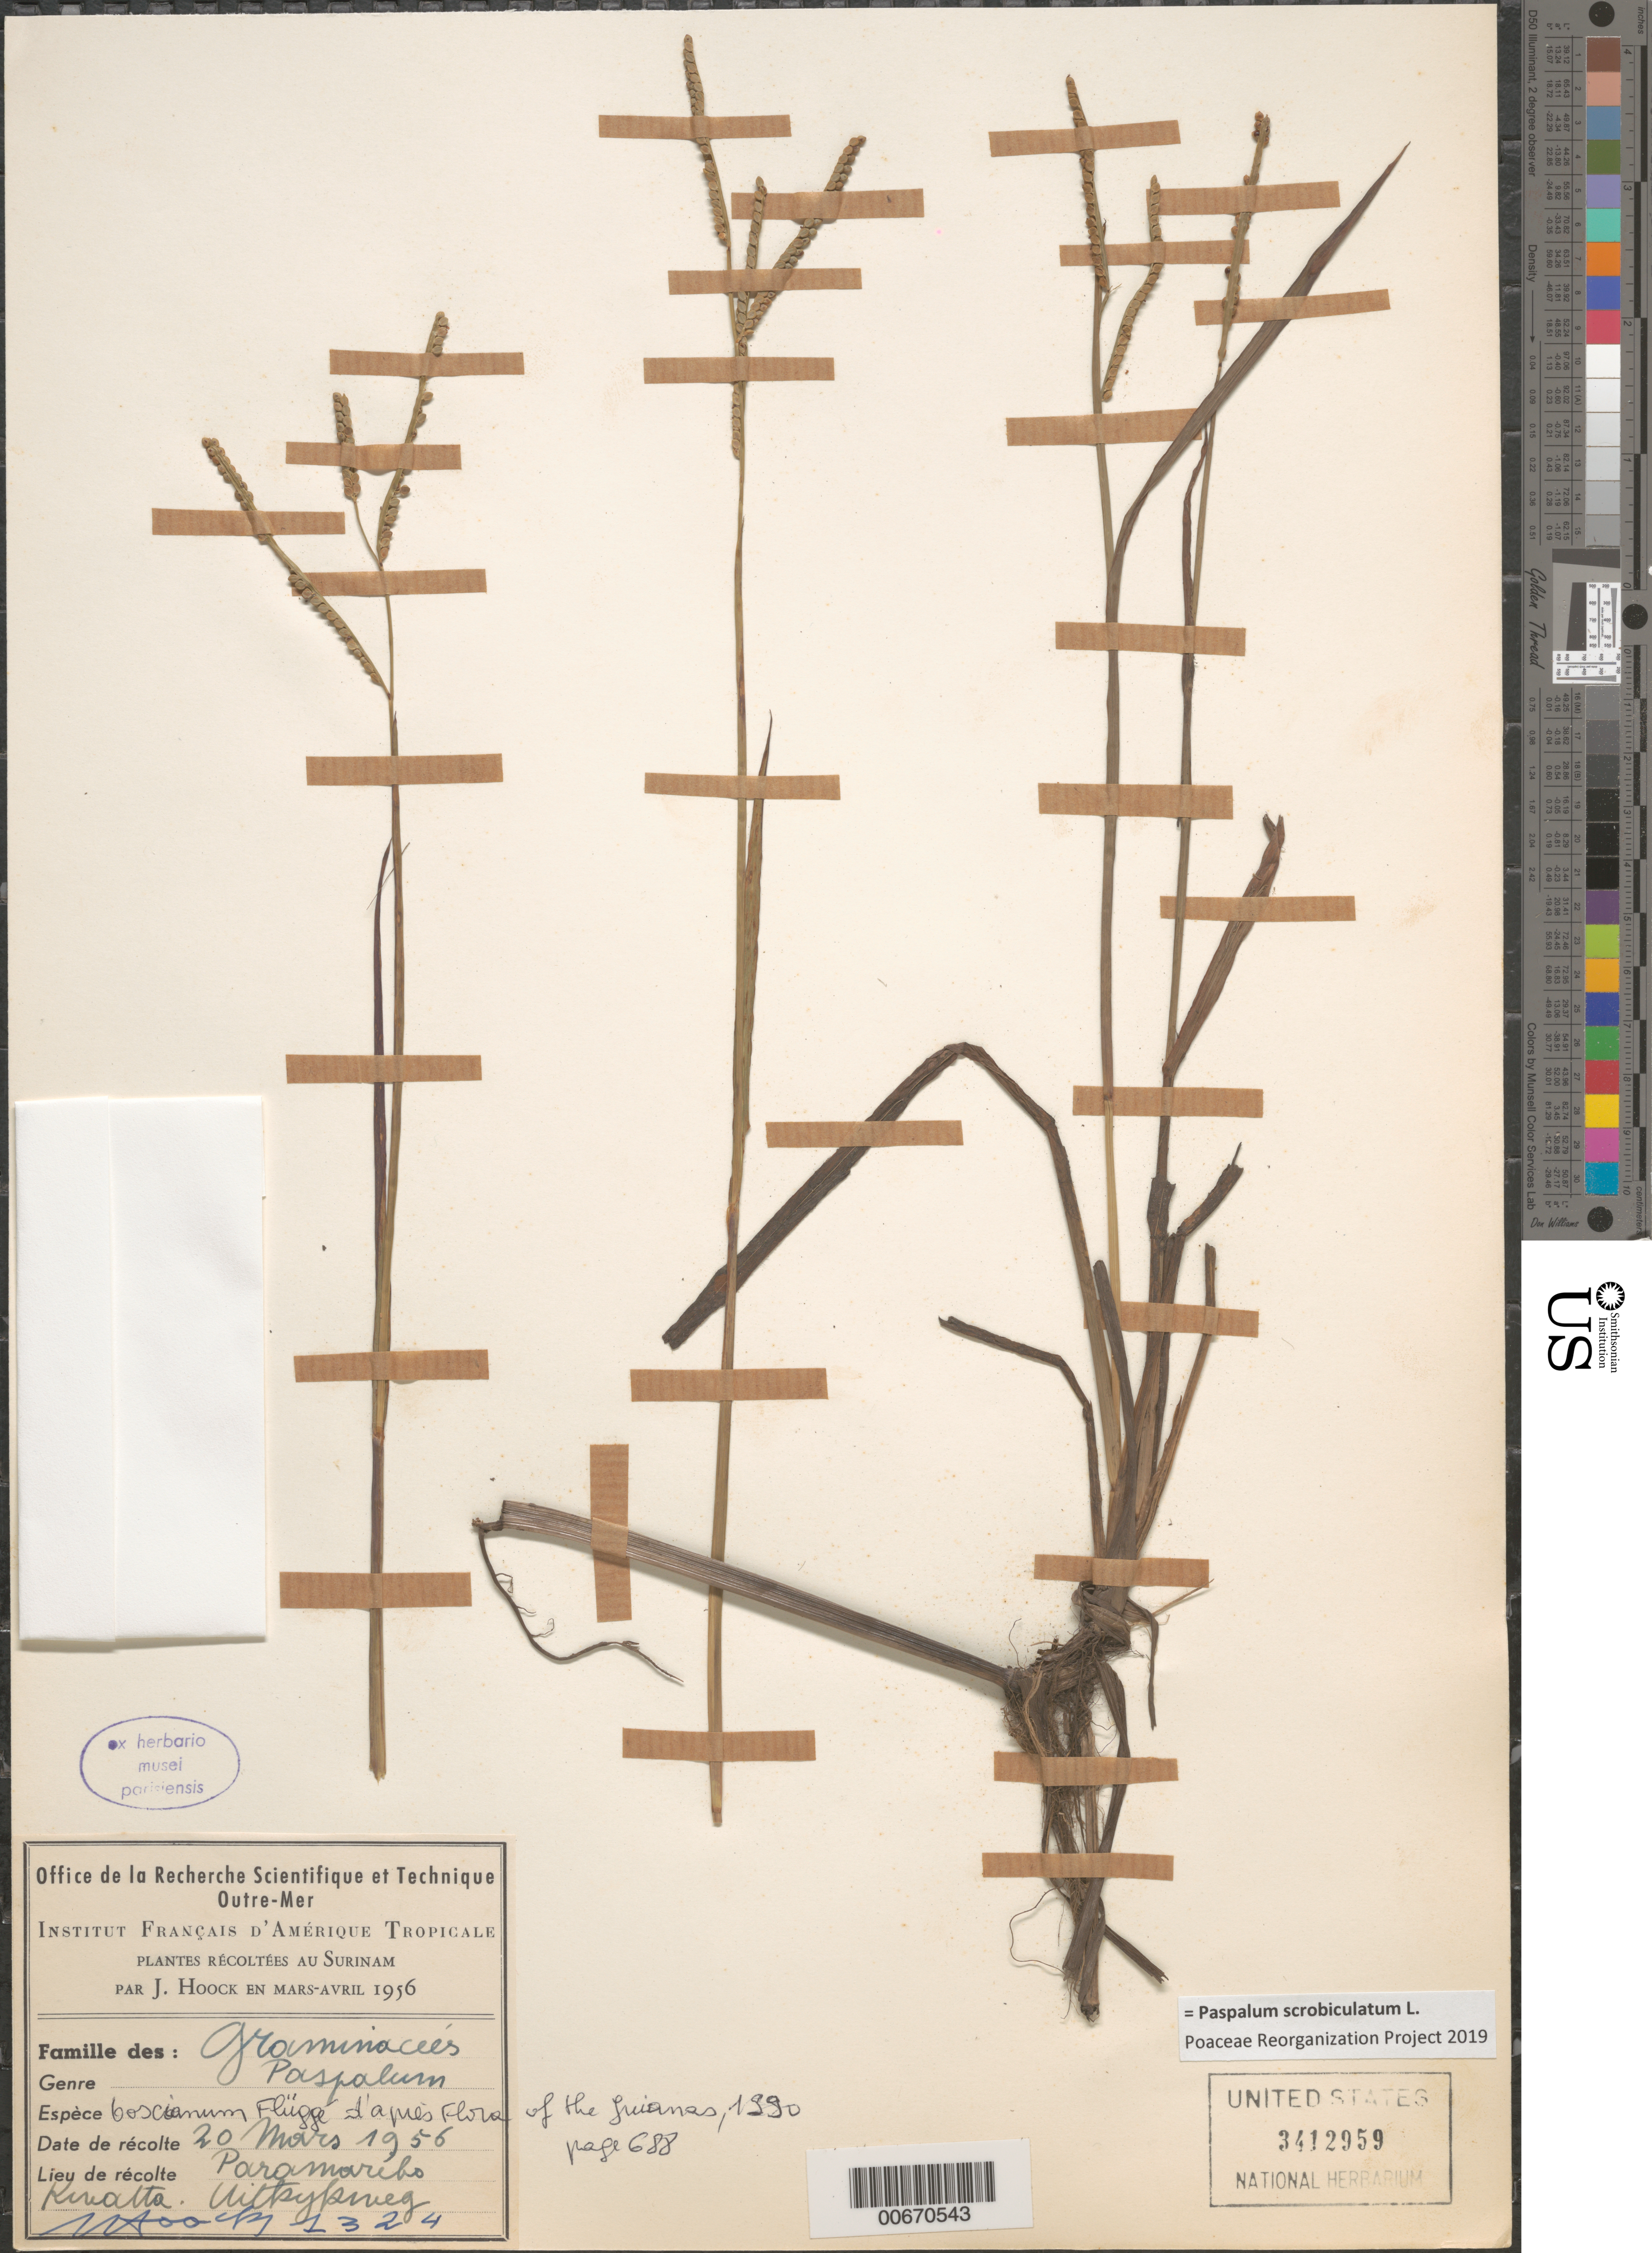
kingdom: Plantae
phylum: Tracheophyta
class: Liliopsida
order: Poales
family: Poaceae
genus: Paspalum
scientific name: Paspalum boscianum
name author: Flüggé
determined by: Judziewicz, E. J.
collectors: J. Hoock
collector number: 1324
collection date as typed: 20-Mar-56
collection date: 1956-03-20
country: Suriname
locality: Paramaribo, Kwatta, Uittsykweg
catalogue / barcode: US 3412959